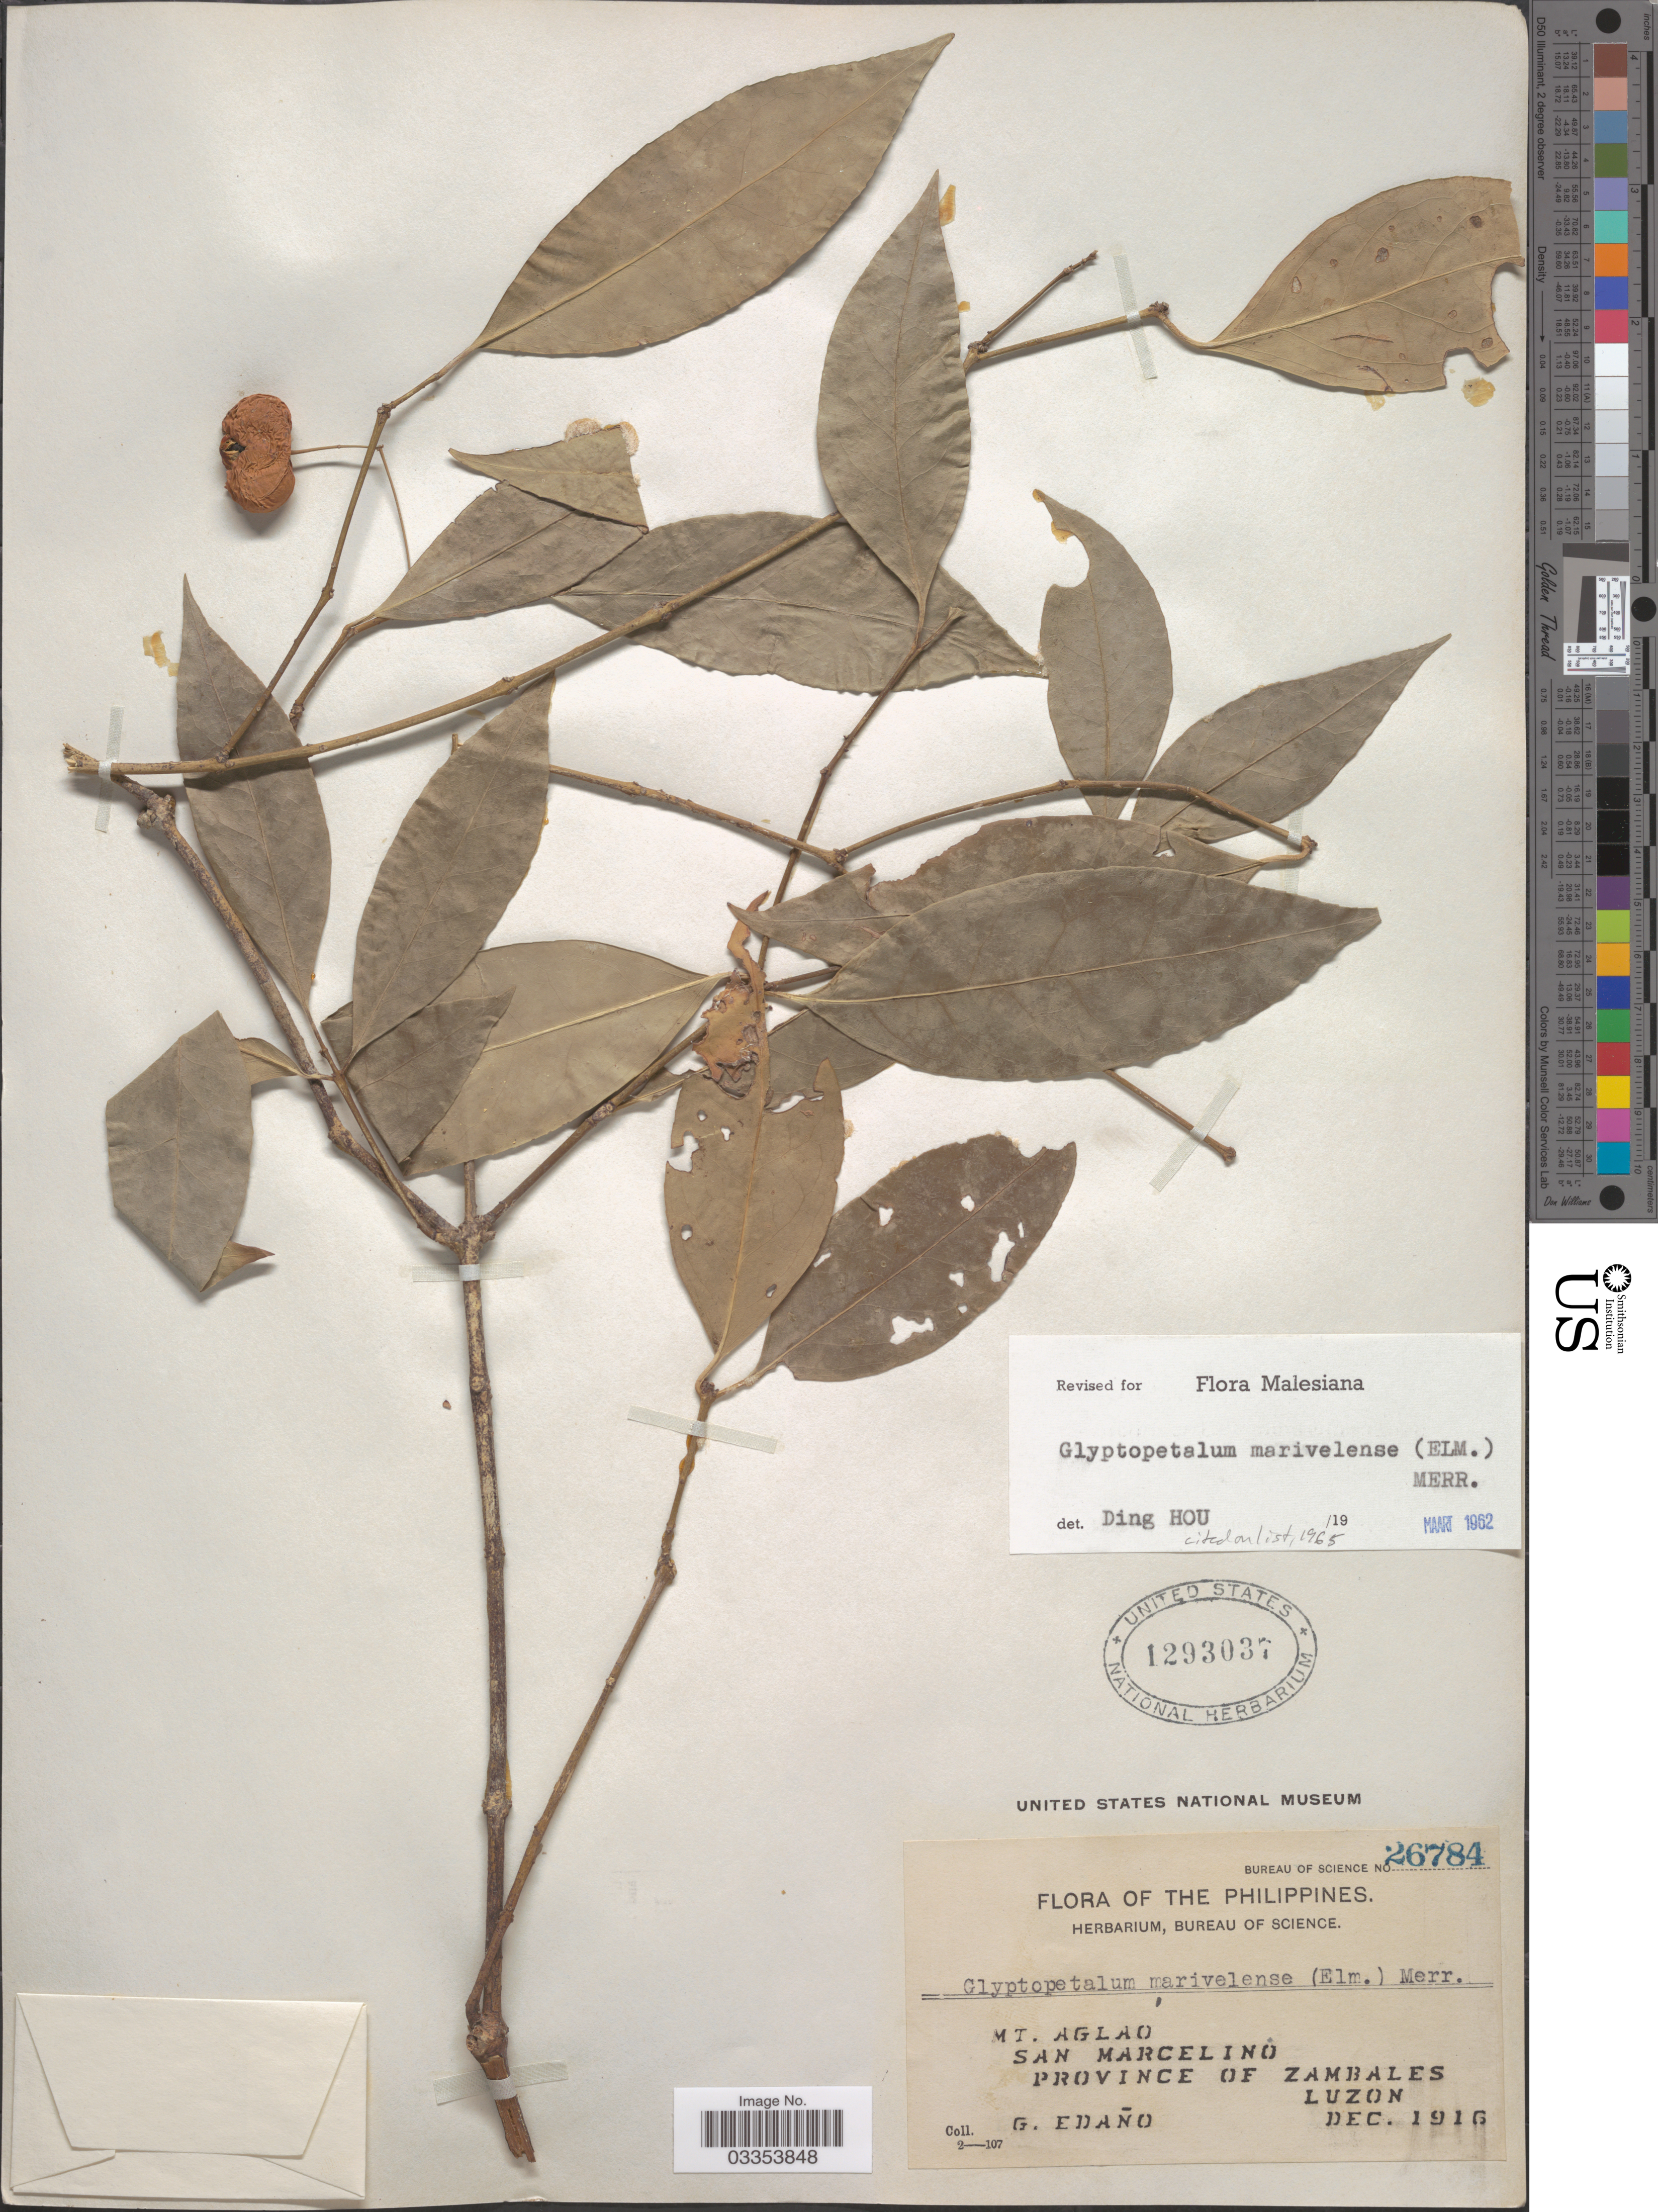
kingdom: Plantae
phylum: Tracheophyta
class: Magnoliopsida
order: Celastrales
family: Celastraceae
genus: Glyptopetalum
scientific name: Glyptopetalum marivelense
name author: Merr.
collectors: G. Edaño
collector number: Bureau of Science 26784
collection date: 1916-12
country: Philippines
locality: Mt. Aglao. San Marcelino. Province of Zambales. Luzon.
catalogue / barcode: US 1293037